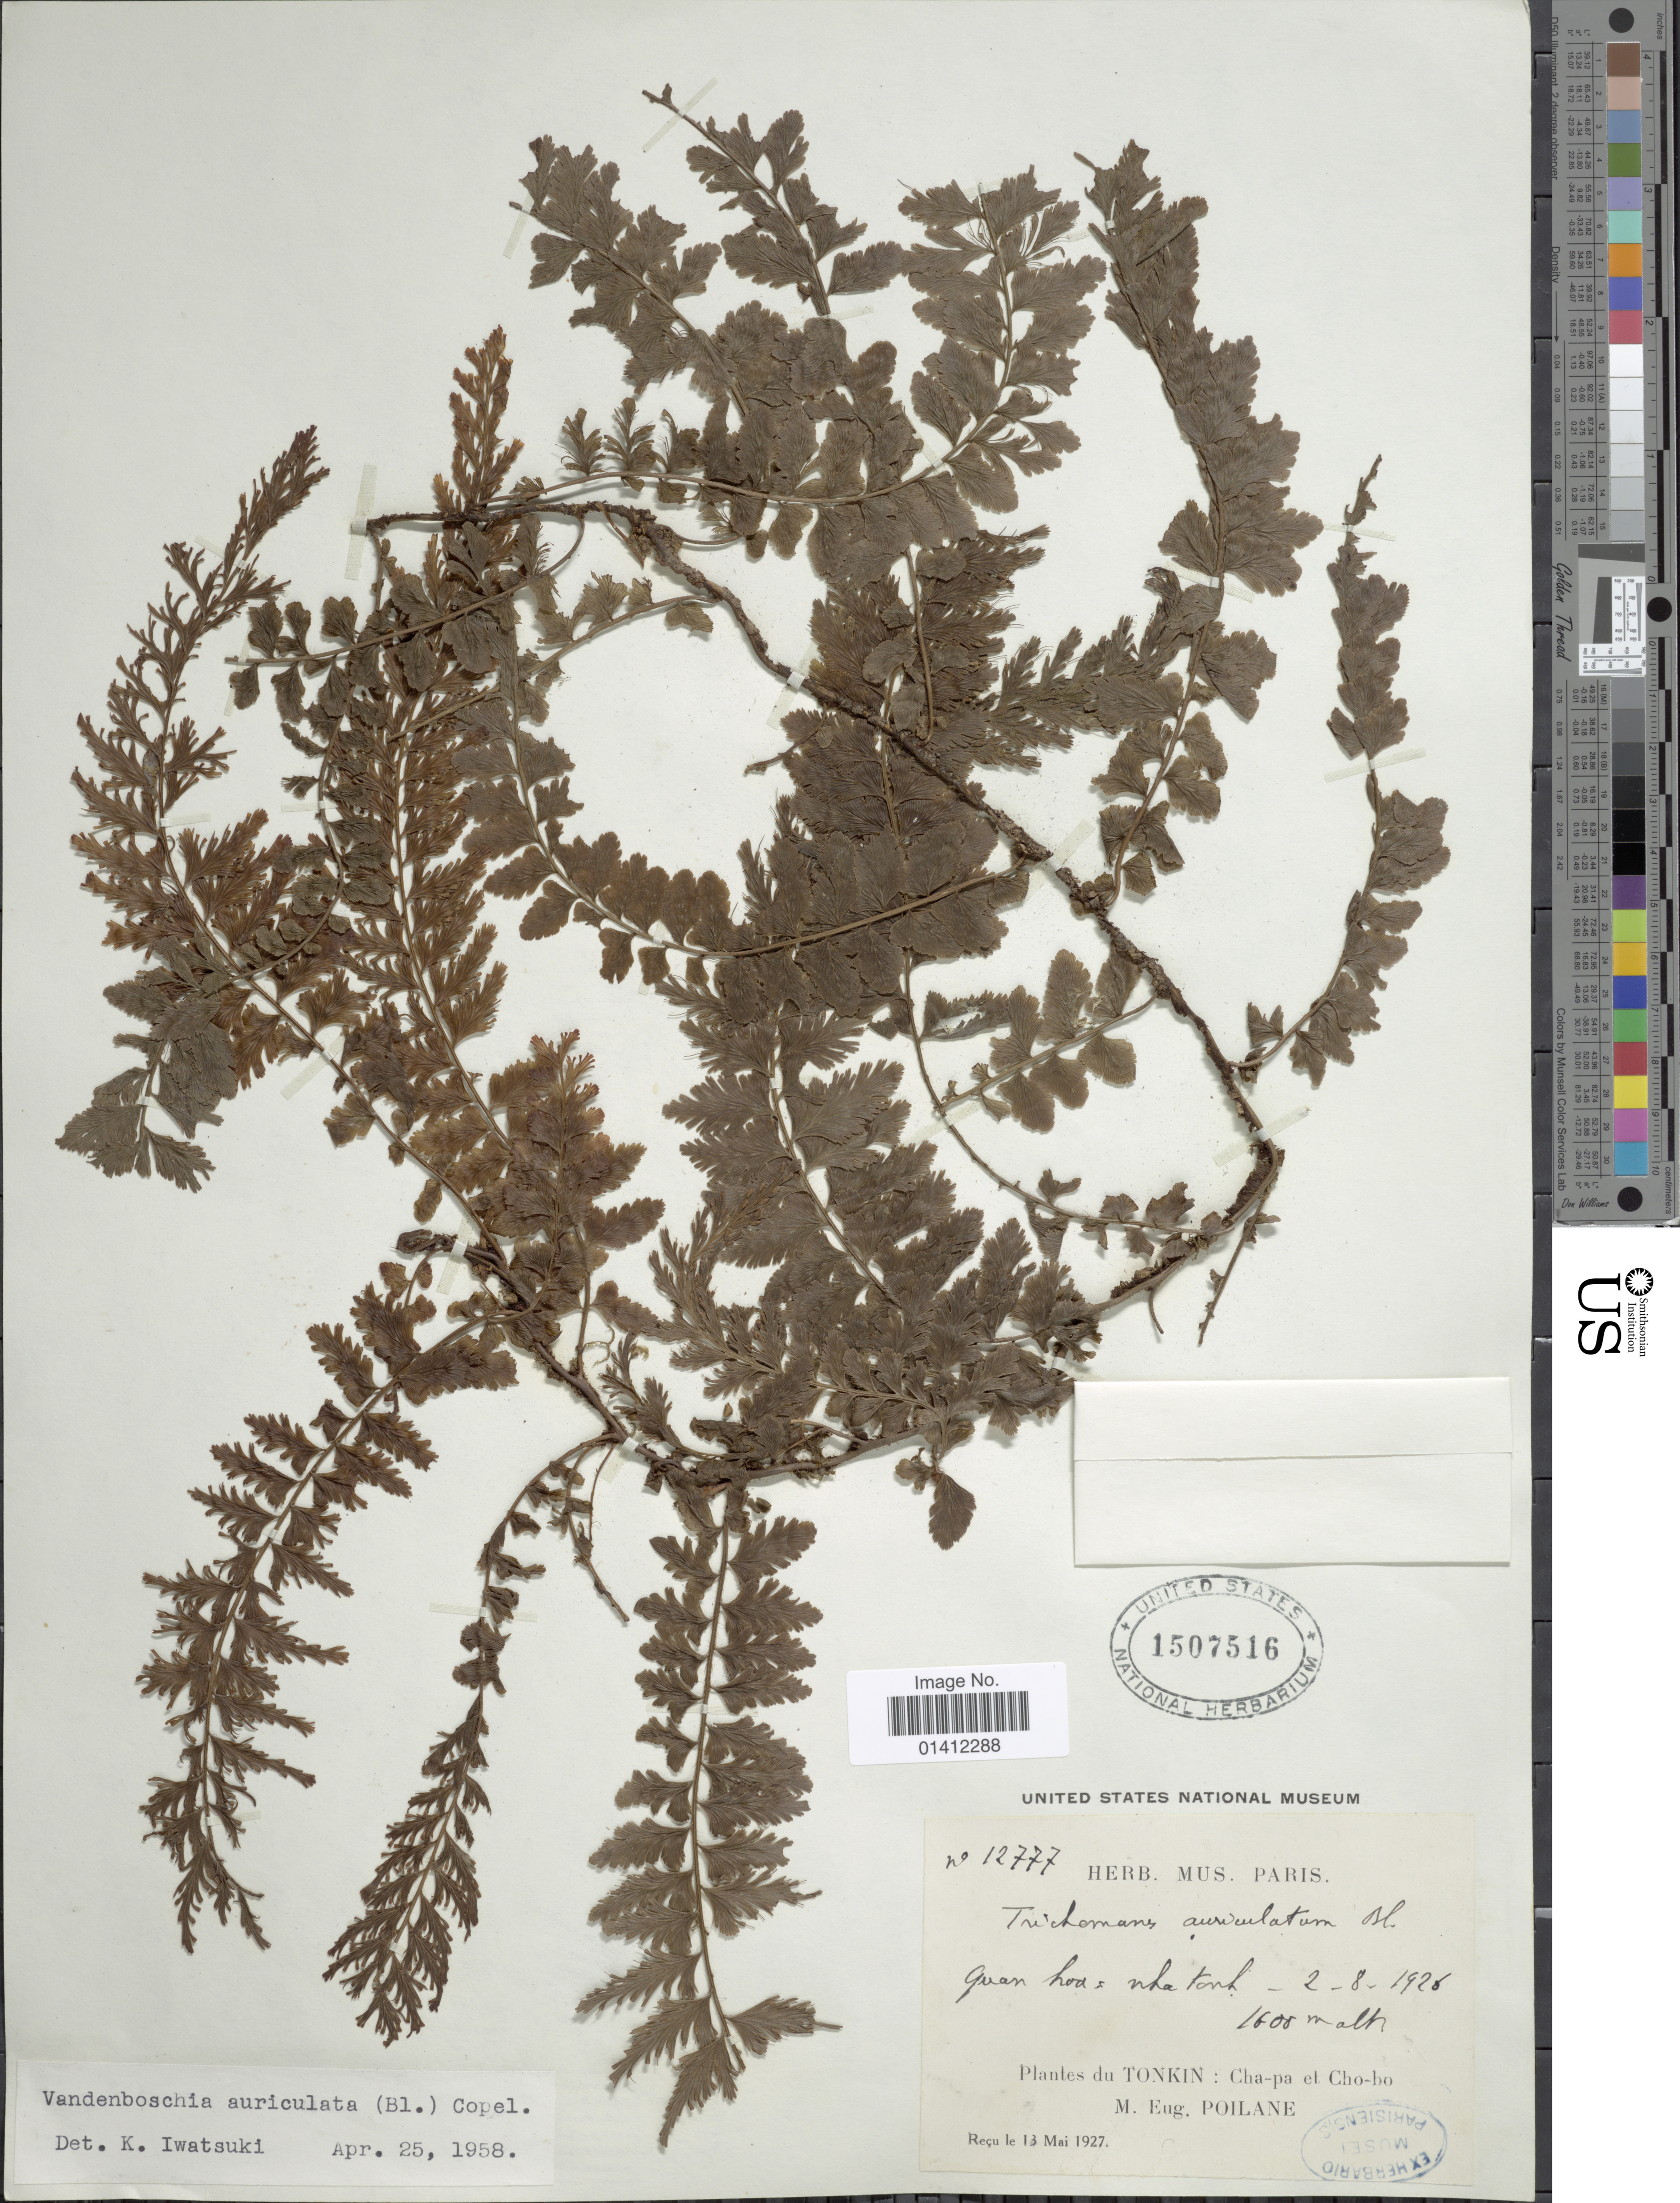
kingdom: Plantae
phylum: Tracheophyta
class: Polypodiopsida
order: Hymenophyllales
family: Hymenophyllaceae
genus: Vandenboschia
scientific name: Vandenboschia auriculata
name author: (Blume) Copel.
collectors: M. Poilane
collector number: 12777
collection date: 1927-05-13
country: Vietnam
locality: Guan Hoa: nha Tonh. Tonkin: Cha-pa el Cho-ho [interpreted]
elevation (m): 1600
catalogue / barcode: US 1507516